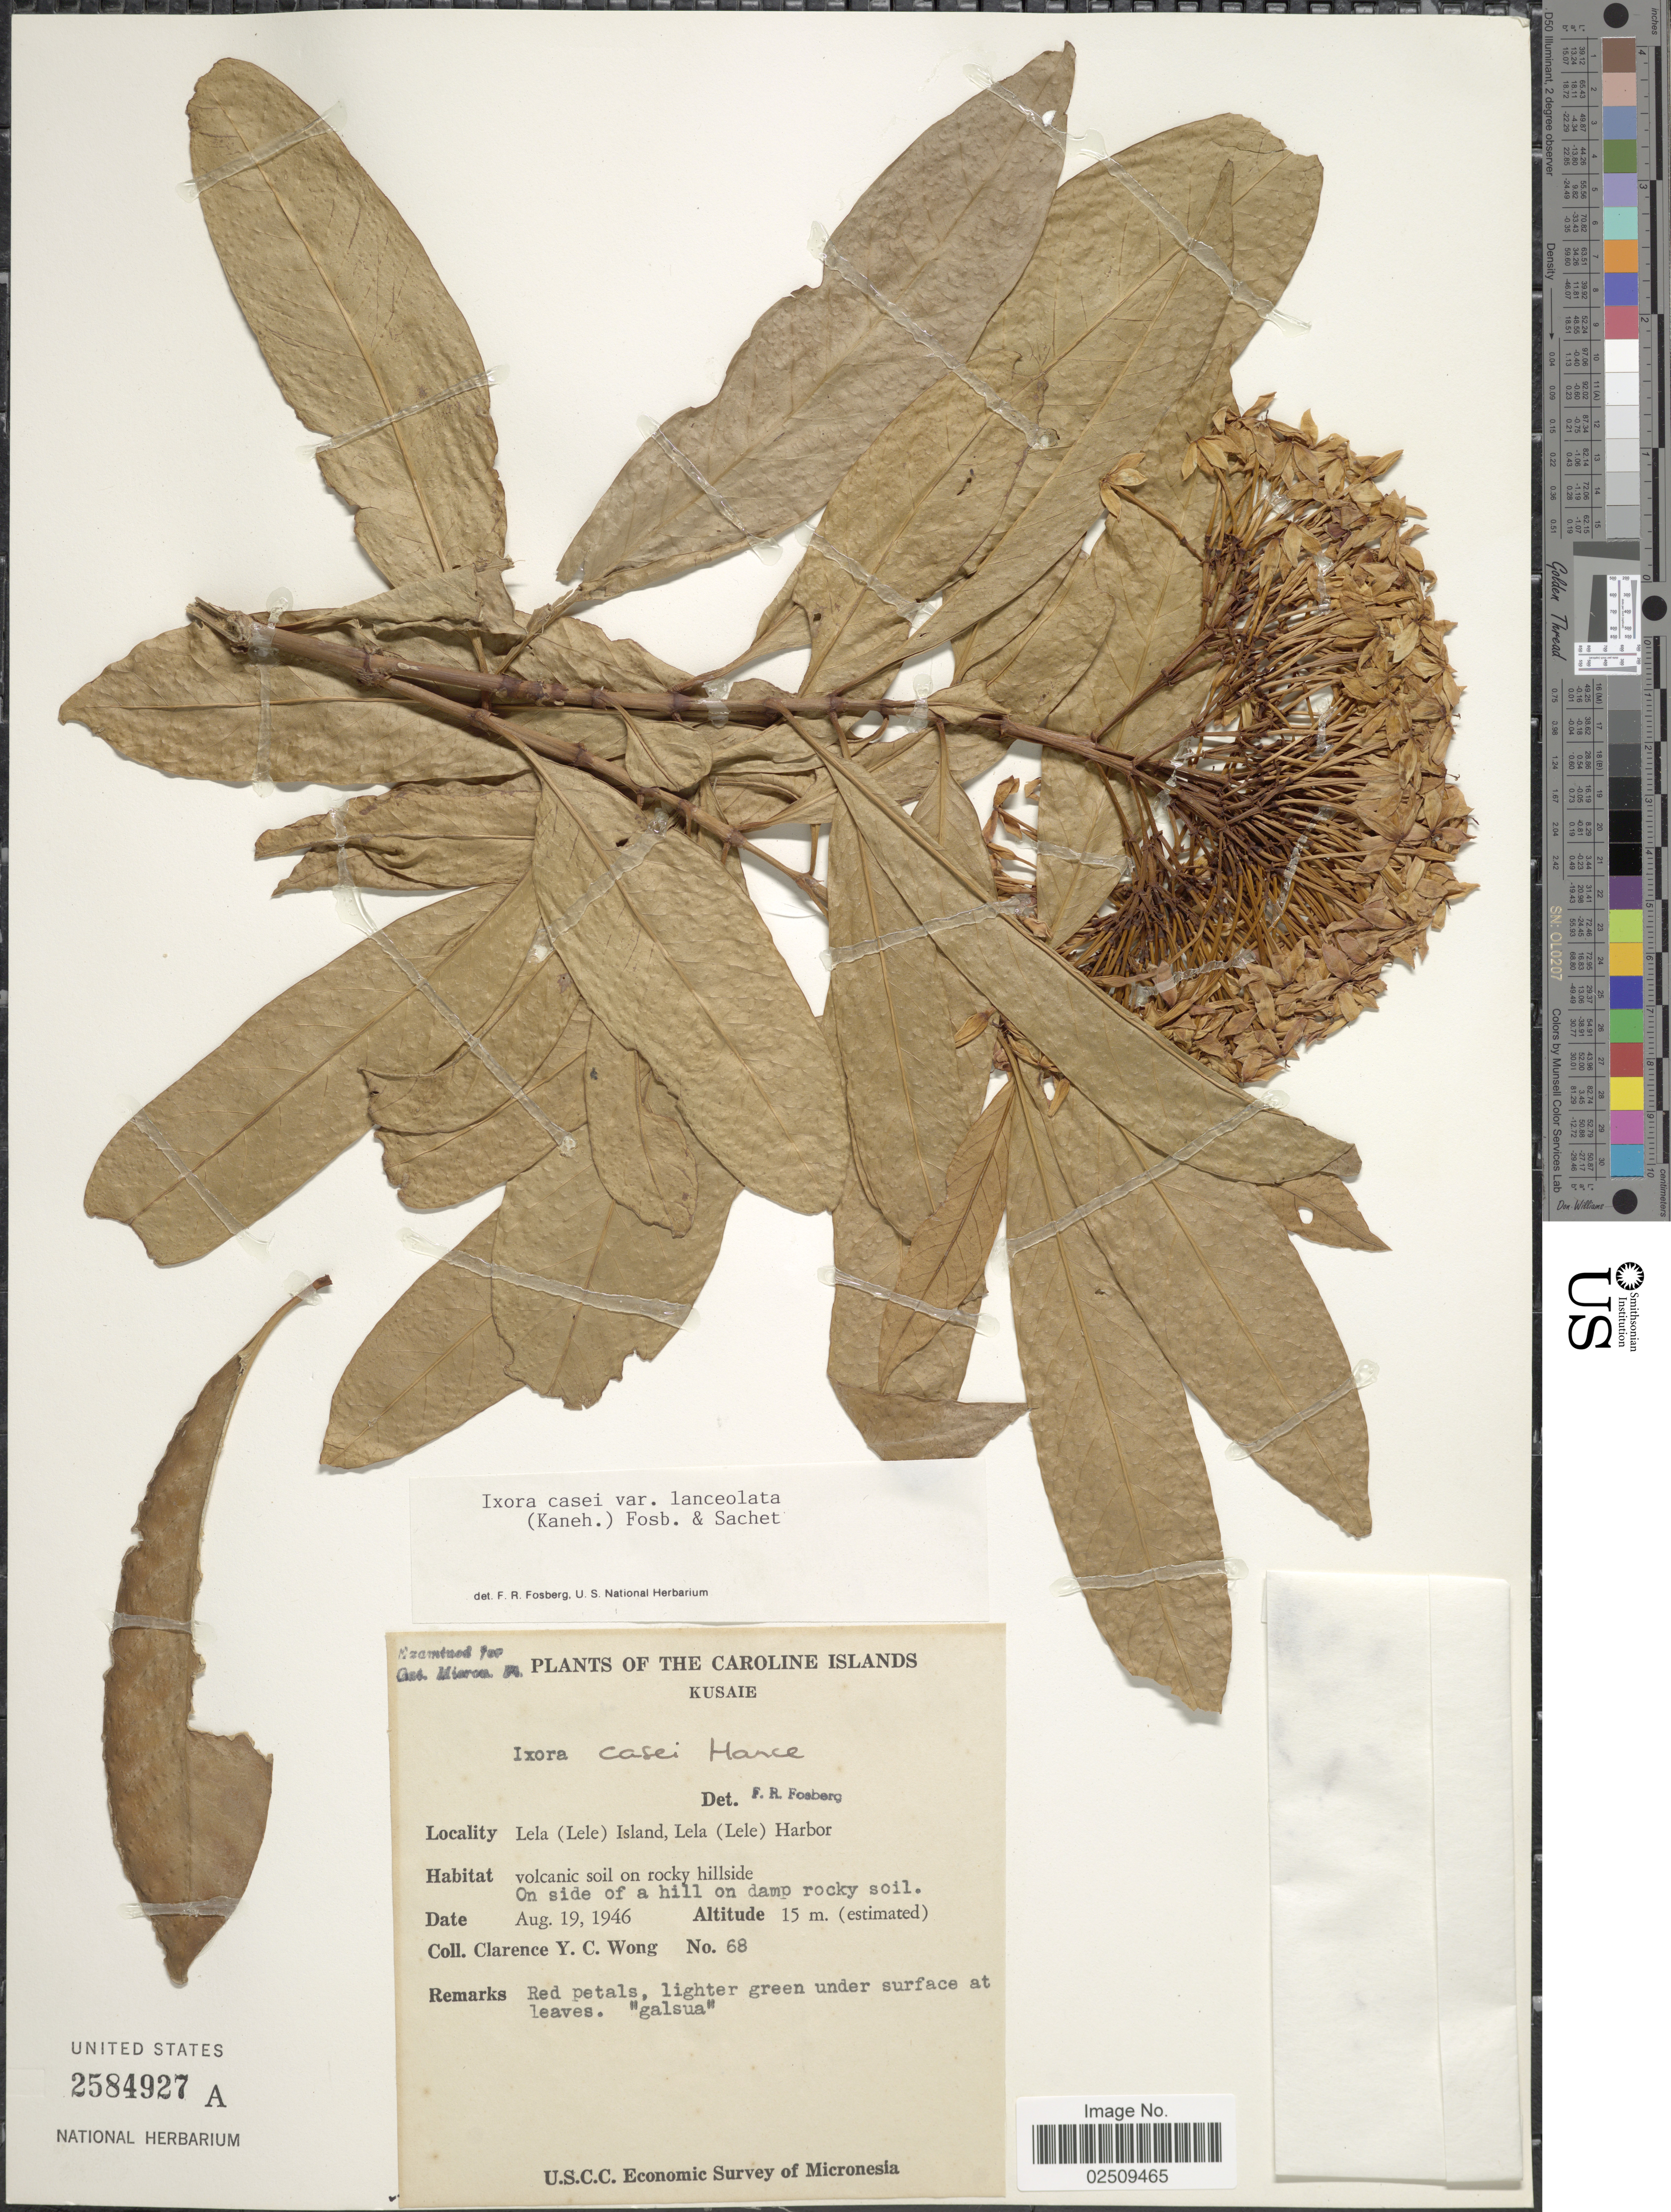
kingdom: Plantae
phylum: Tracheophyta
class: Magnoliopsida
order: Gentianales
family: Rubiaceae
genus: Ixora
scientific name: Ixora casei var. lanceolata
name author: (Kaneh.) Fosberg & Sachet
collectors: C. Y. C. Wong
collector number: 68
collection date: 1946-08-19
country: Micronesia, Federated States of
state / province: Kosrae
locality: The Caroline Islands, Kusaie, Lela (Lele) Island, Lela (Lele) Harbor, volcanic soil on rocky hillside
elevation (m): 15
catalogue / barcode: US 2584927A